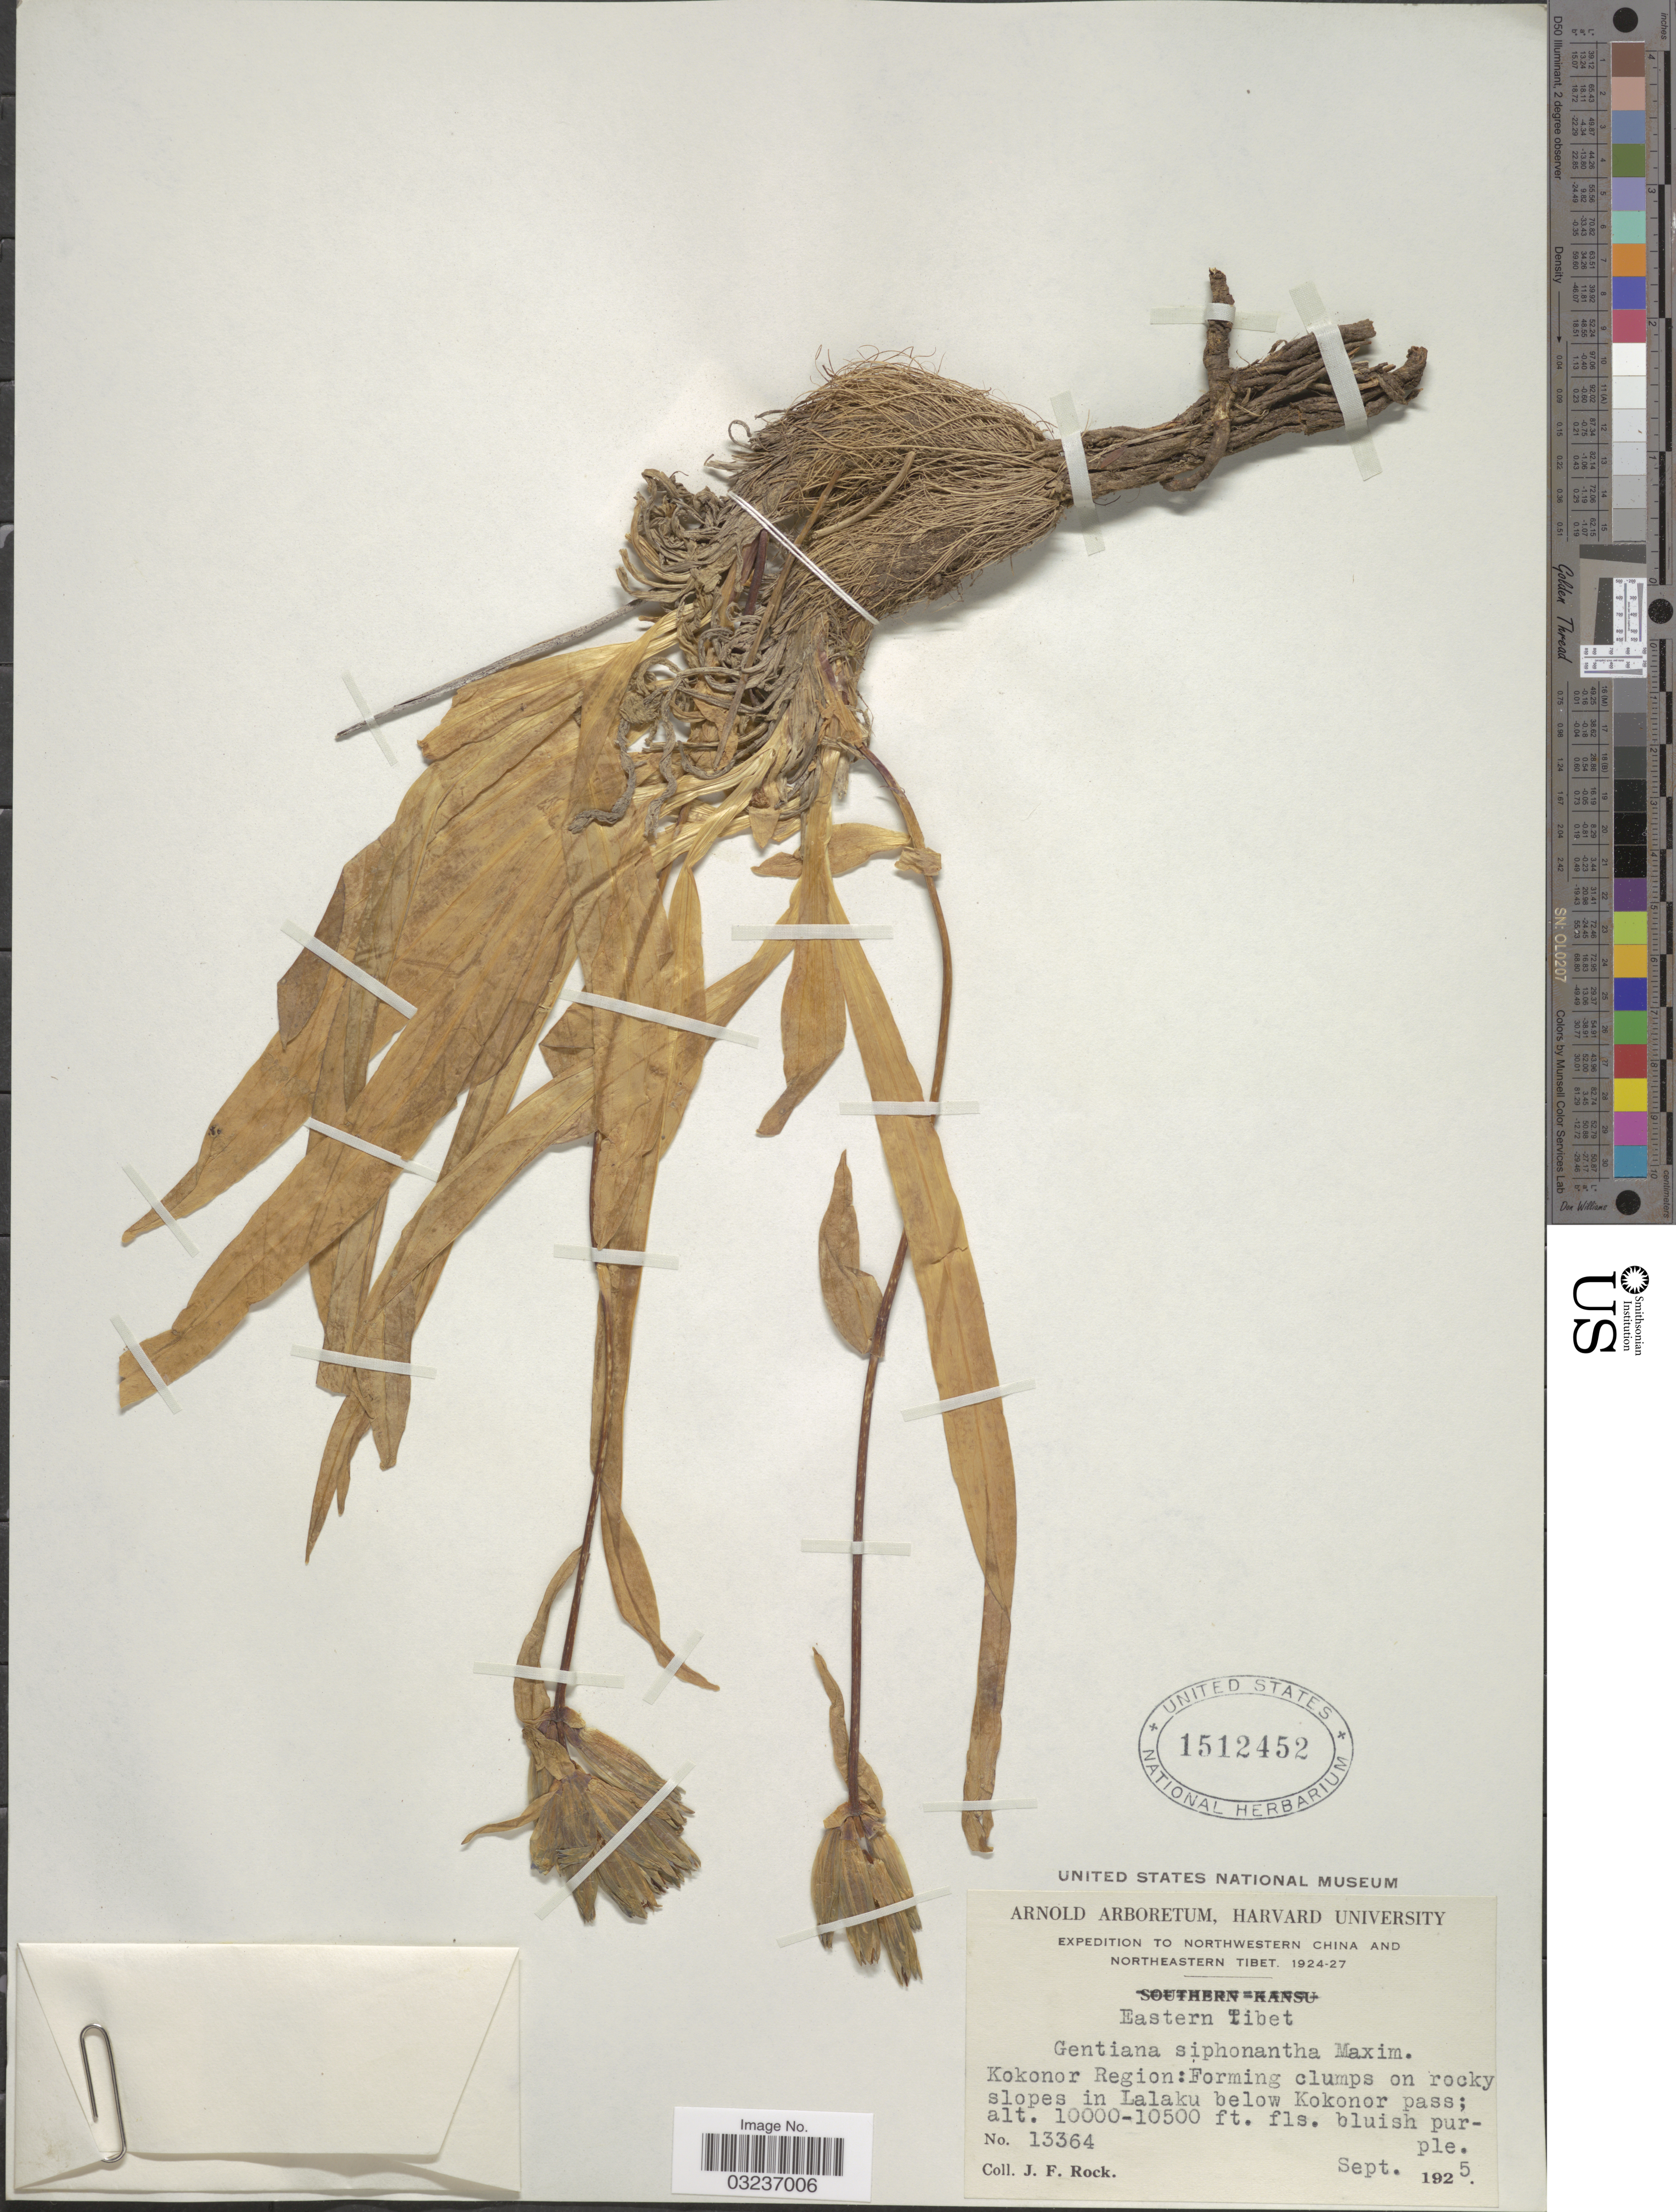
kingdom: Plantae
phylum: Tracheophyta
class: Magnoliopsida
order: Gentianales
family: Gentianaceae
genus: Gentiana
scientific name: Gentiana siphonantha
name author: Maxim. ex Kusn.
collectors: J. Rock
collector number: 13364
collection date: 1925-09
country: China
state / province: Xizang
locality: Northwestern China and Northeastern Tibet, Eastern Tibet, Kokonor Region: Forming clumps on rocky slopes in Lalaku below Kokonor pass.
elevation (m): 3048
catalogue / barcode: US 1512452